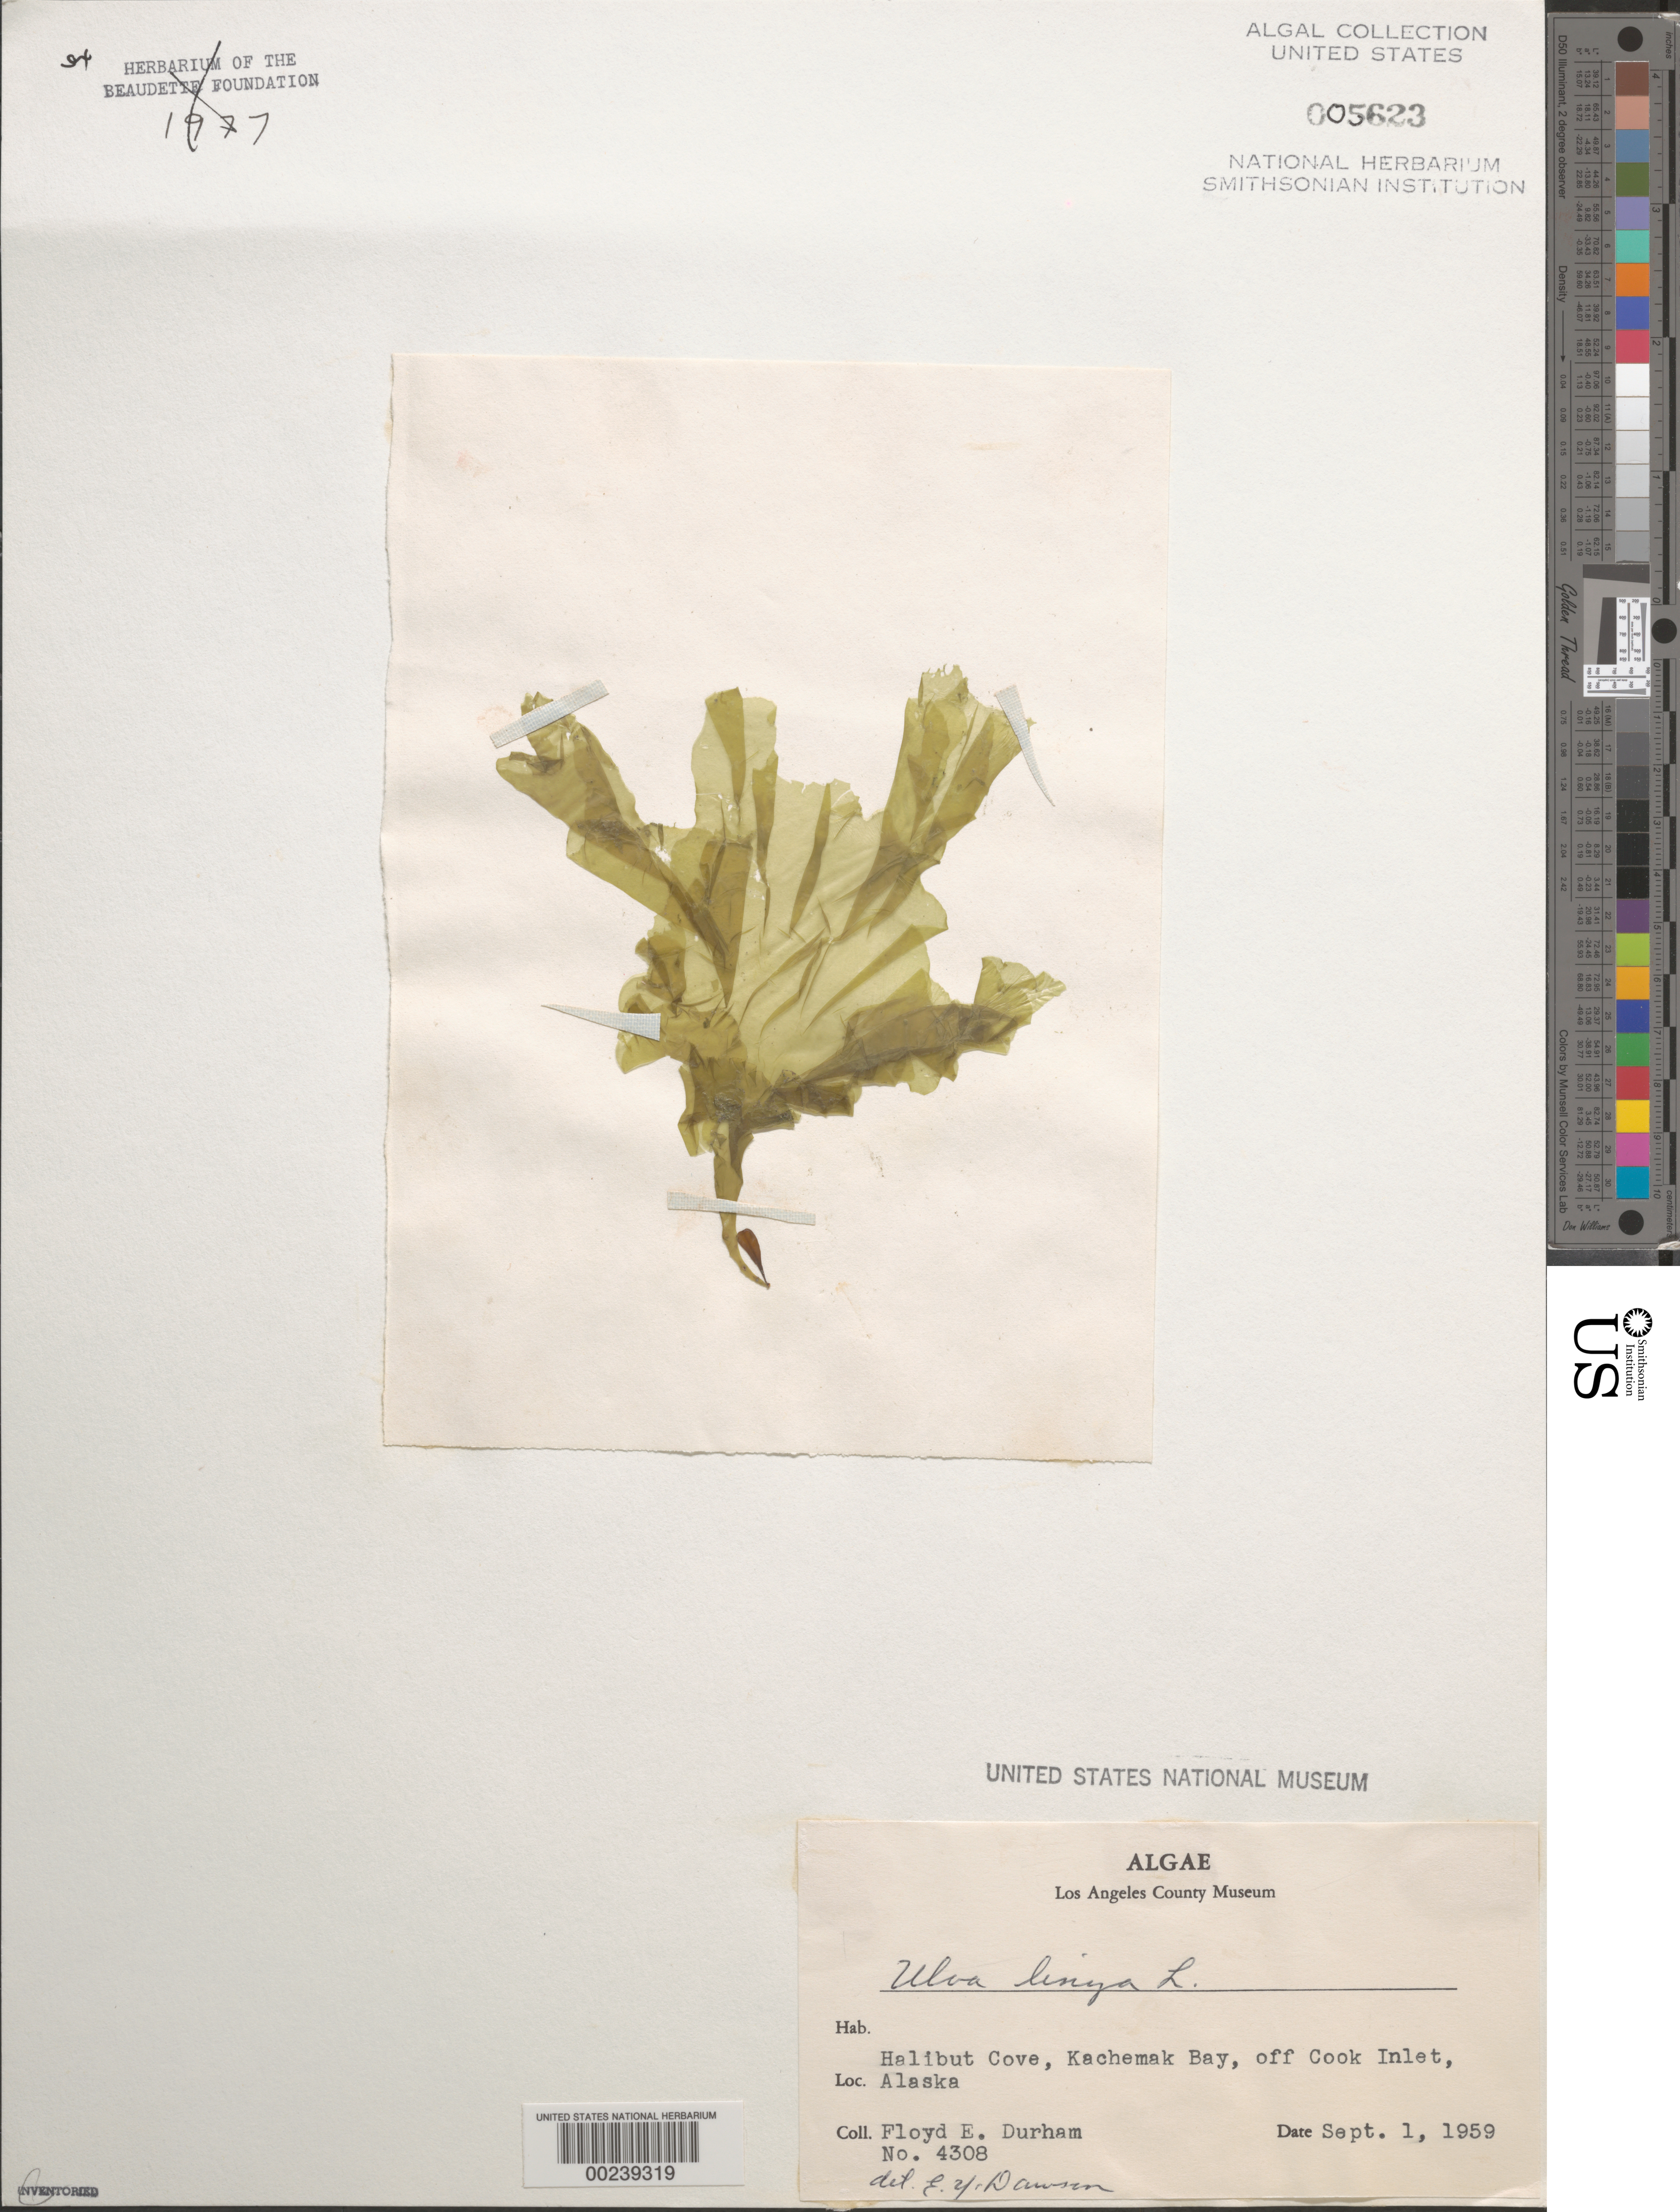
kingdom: Plantae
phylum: Chlorophyta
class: Ulvophyceae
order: Ulvales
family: Ulvaceae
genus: Ulva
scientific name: Ulva linza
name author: L.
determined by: Dawson, E. Y.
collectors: F. Durham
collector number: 4308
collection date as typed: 01 Sep 1959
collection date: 1959-09-01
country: United States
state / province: Alaska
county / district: Kenai Peninsula Division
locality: Halibut Cove, Kachemak Bay, off Cook Inlet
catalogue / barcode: US 5623